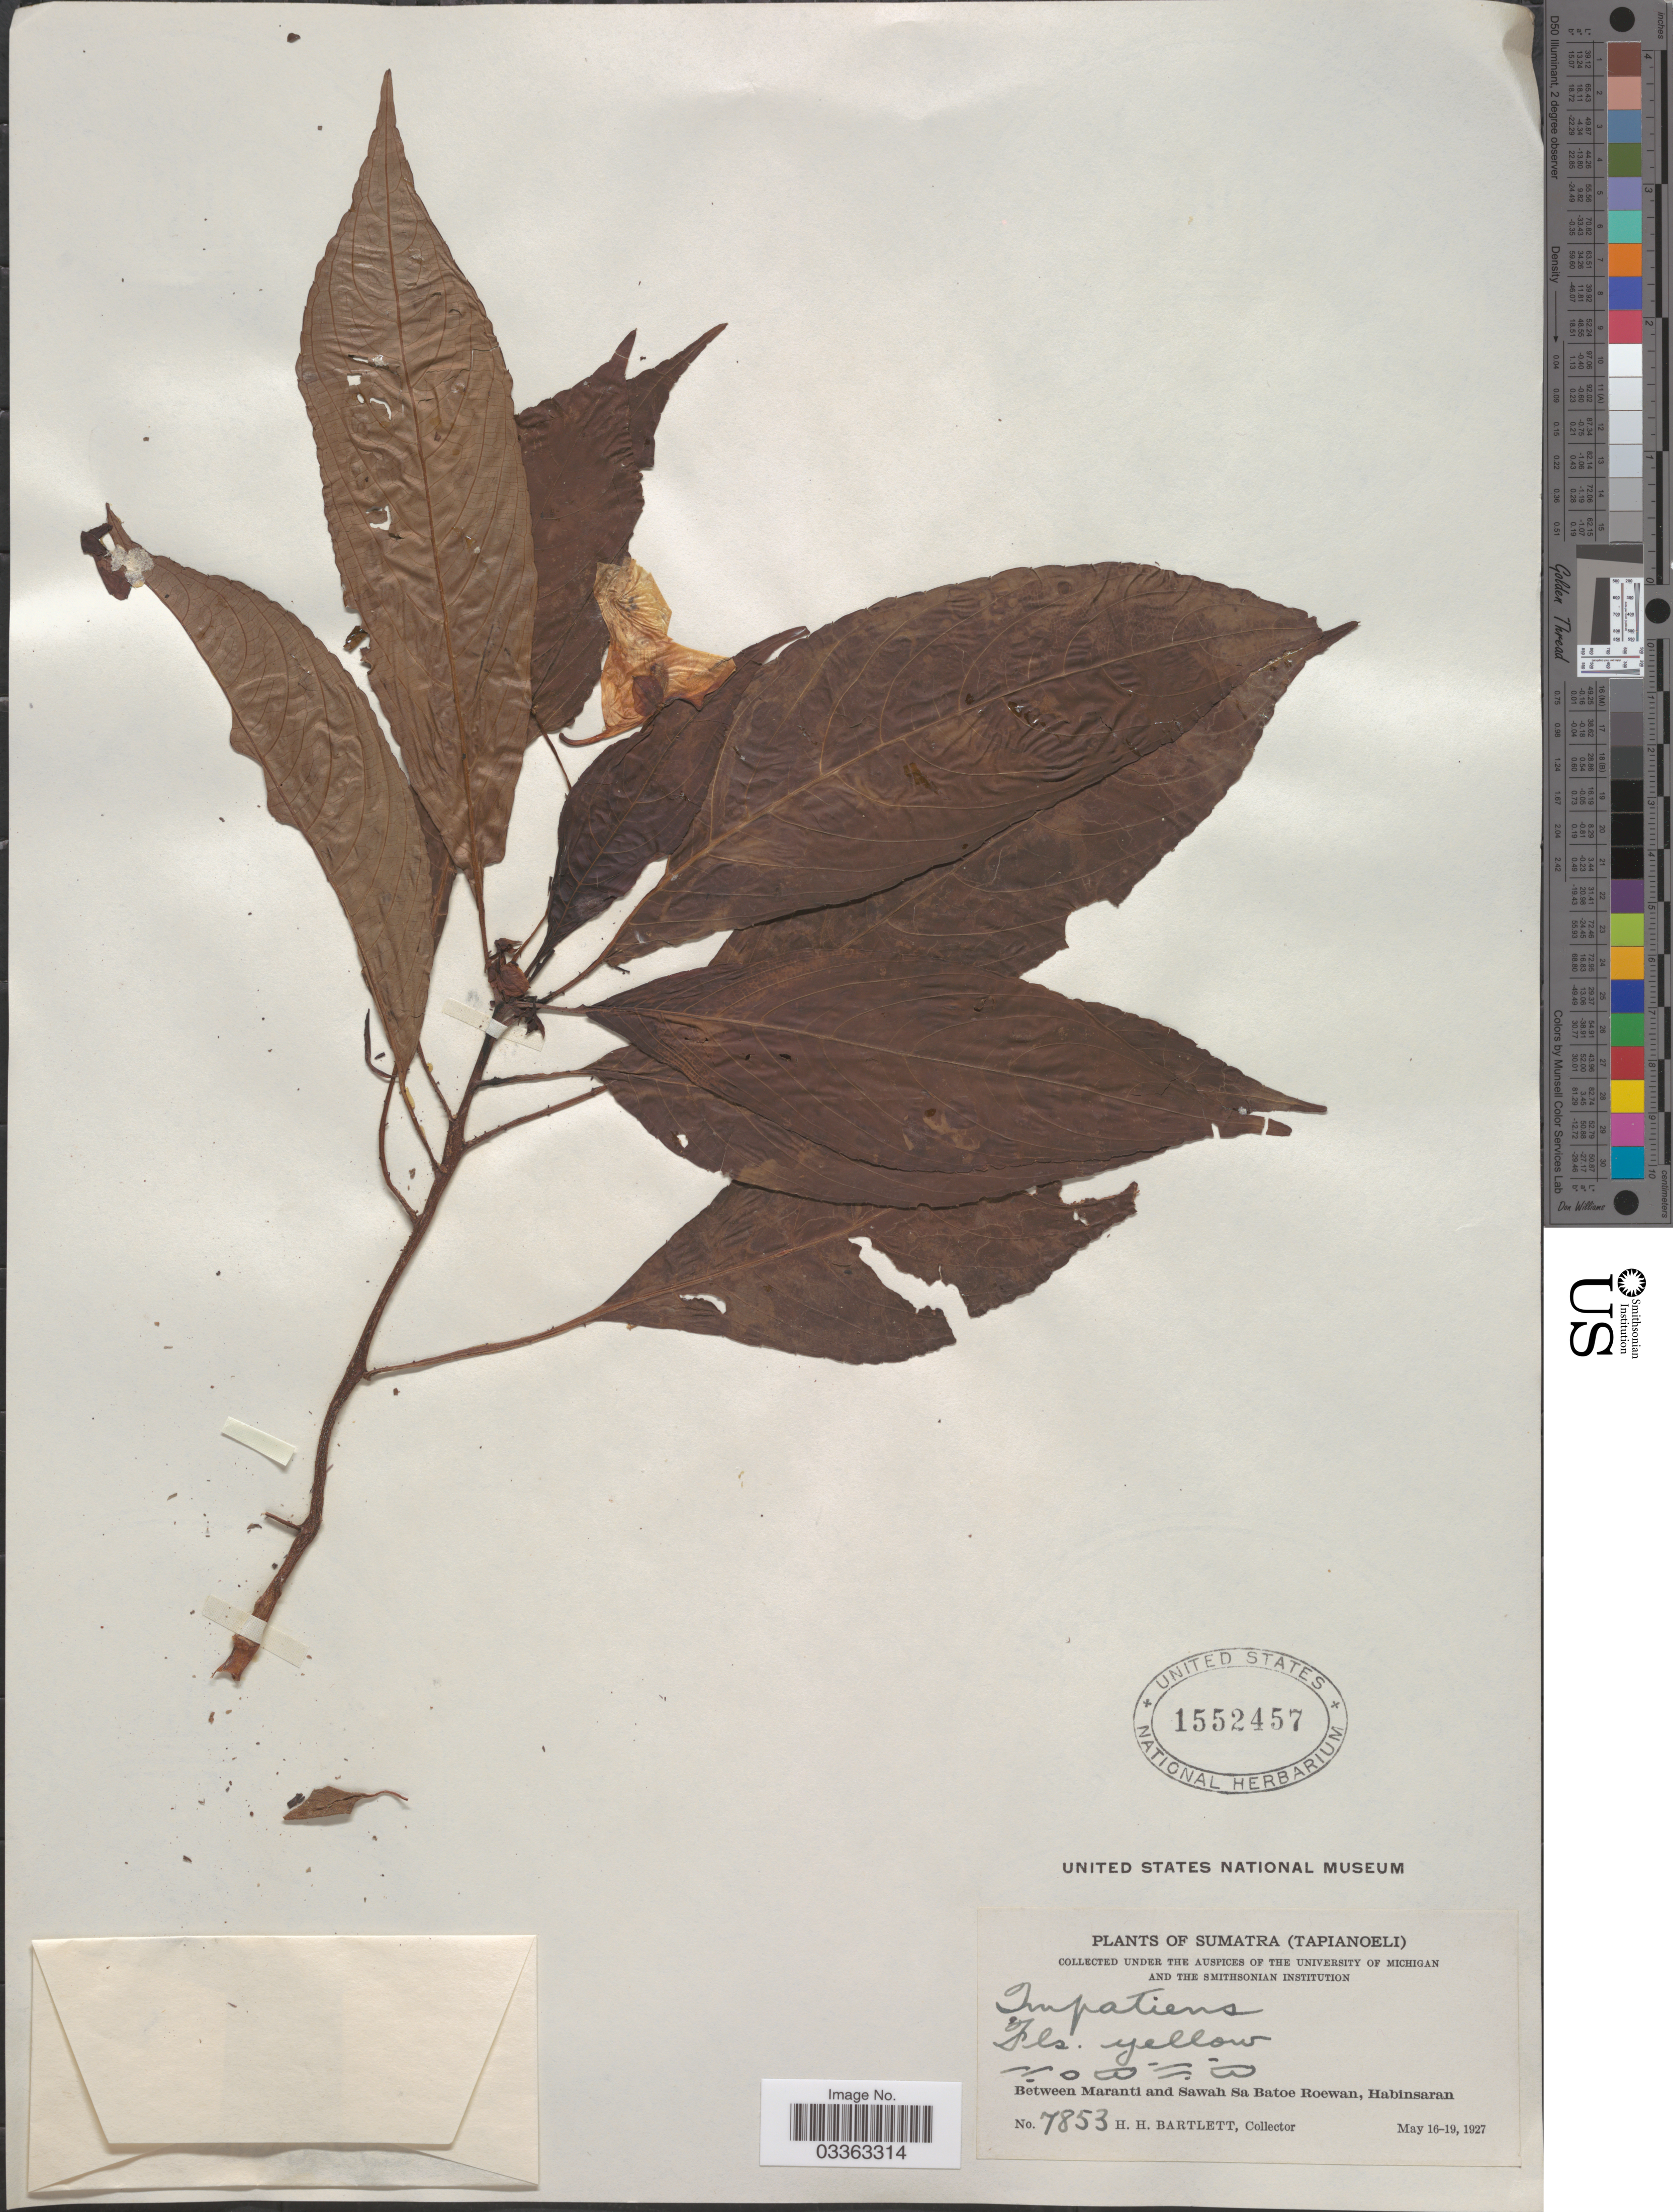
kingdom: Plantae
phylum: Tracheophyta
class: Magnoliopsida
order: Ericales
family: Balsaminaceae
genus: Impatiens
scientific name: Impatiens sp.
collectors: H. H. Bartlett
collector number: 7853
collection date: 1927-05-16/1927-05-19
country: Indonesia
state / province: Sumatra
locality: Sumatra (Tapianoeli). Between Maranti and Sawah Sa Batoe Roewan, Habinsaran.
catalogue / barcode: US 1552457